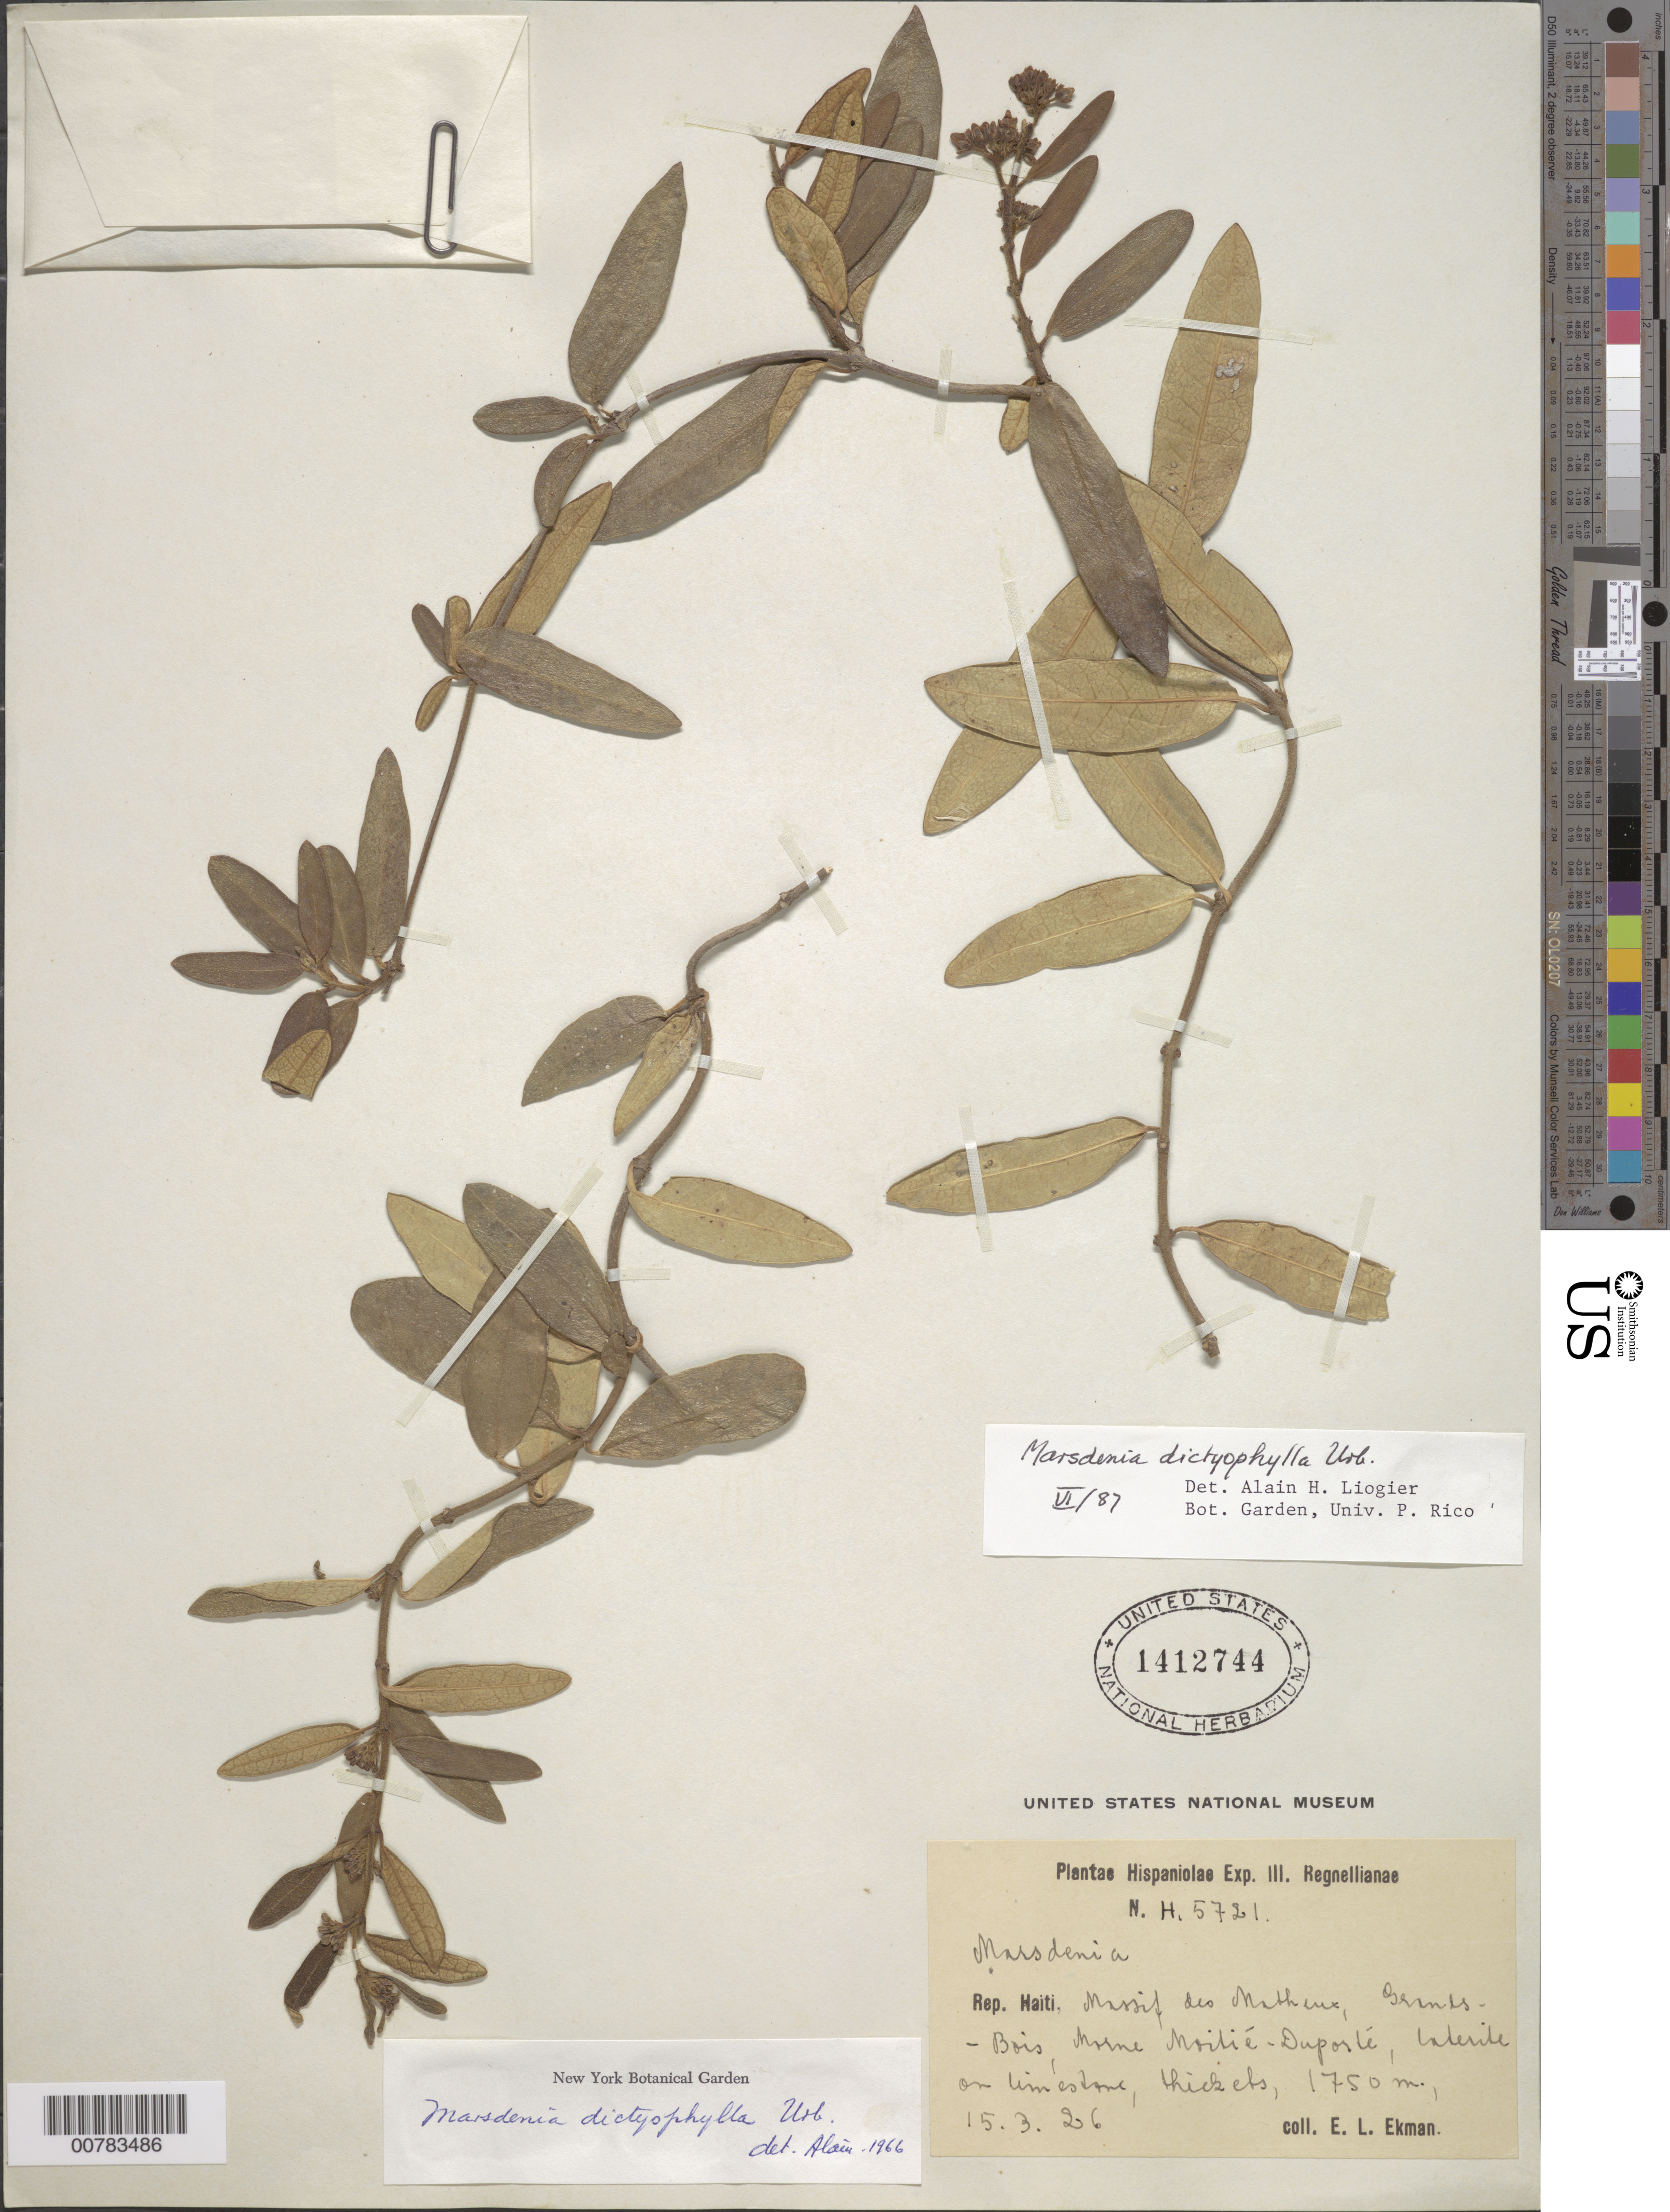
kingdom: Plantae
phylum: Tracheophyta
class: Magnoliopsida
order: Gentianales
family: Apocynaceae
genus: Marsdenia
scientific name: Marsdenia dictyophylla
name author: Urb.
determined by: Liogier, Alain H.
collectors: E. L. Ekman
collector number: H 5721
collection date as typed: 15 Mar 1926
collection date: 1926-03-15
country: Haiti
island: Hispaniola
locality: Massif des Matheux, Grants-Bois, Morne Martié-Duporté.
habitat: Laterite on limestone, thickets.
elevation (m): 1750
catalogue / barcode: US 1412744